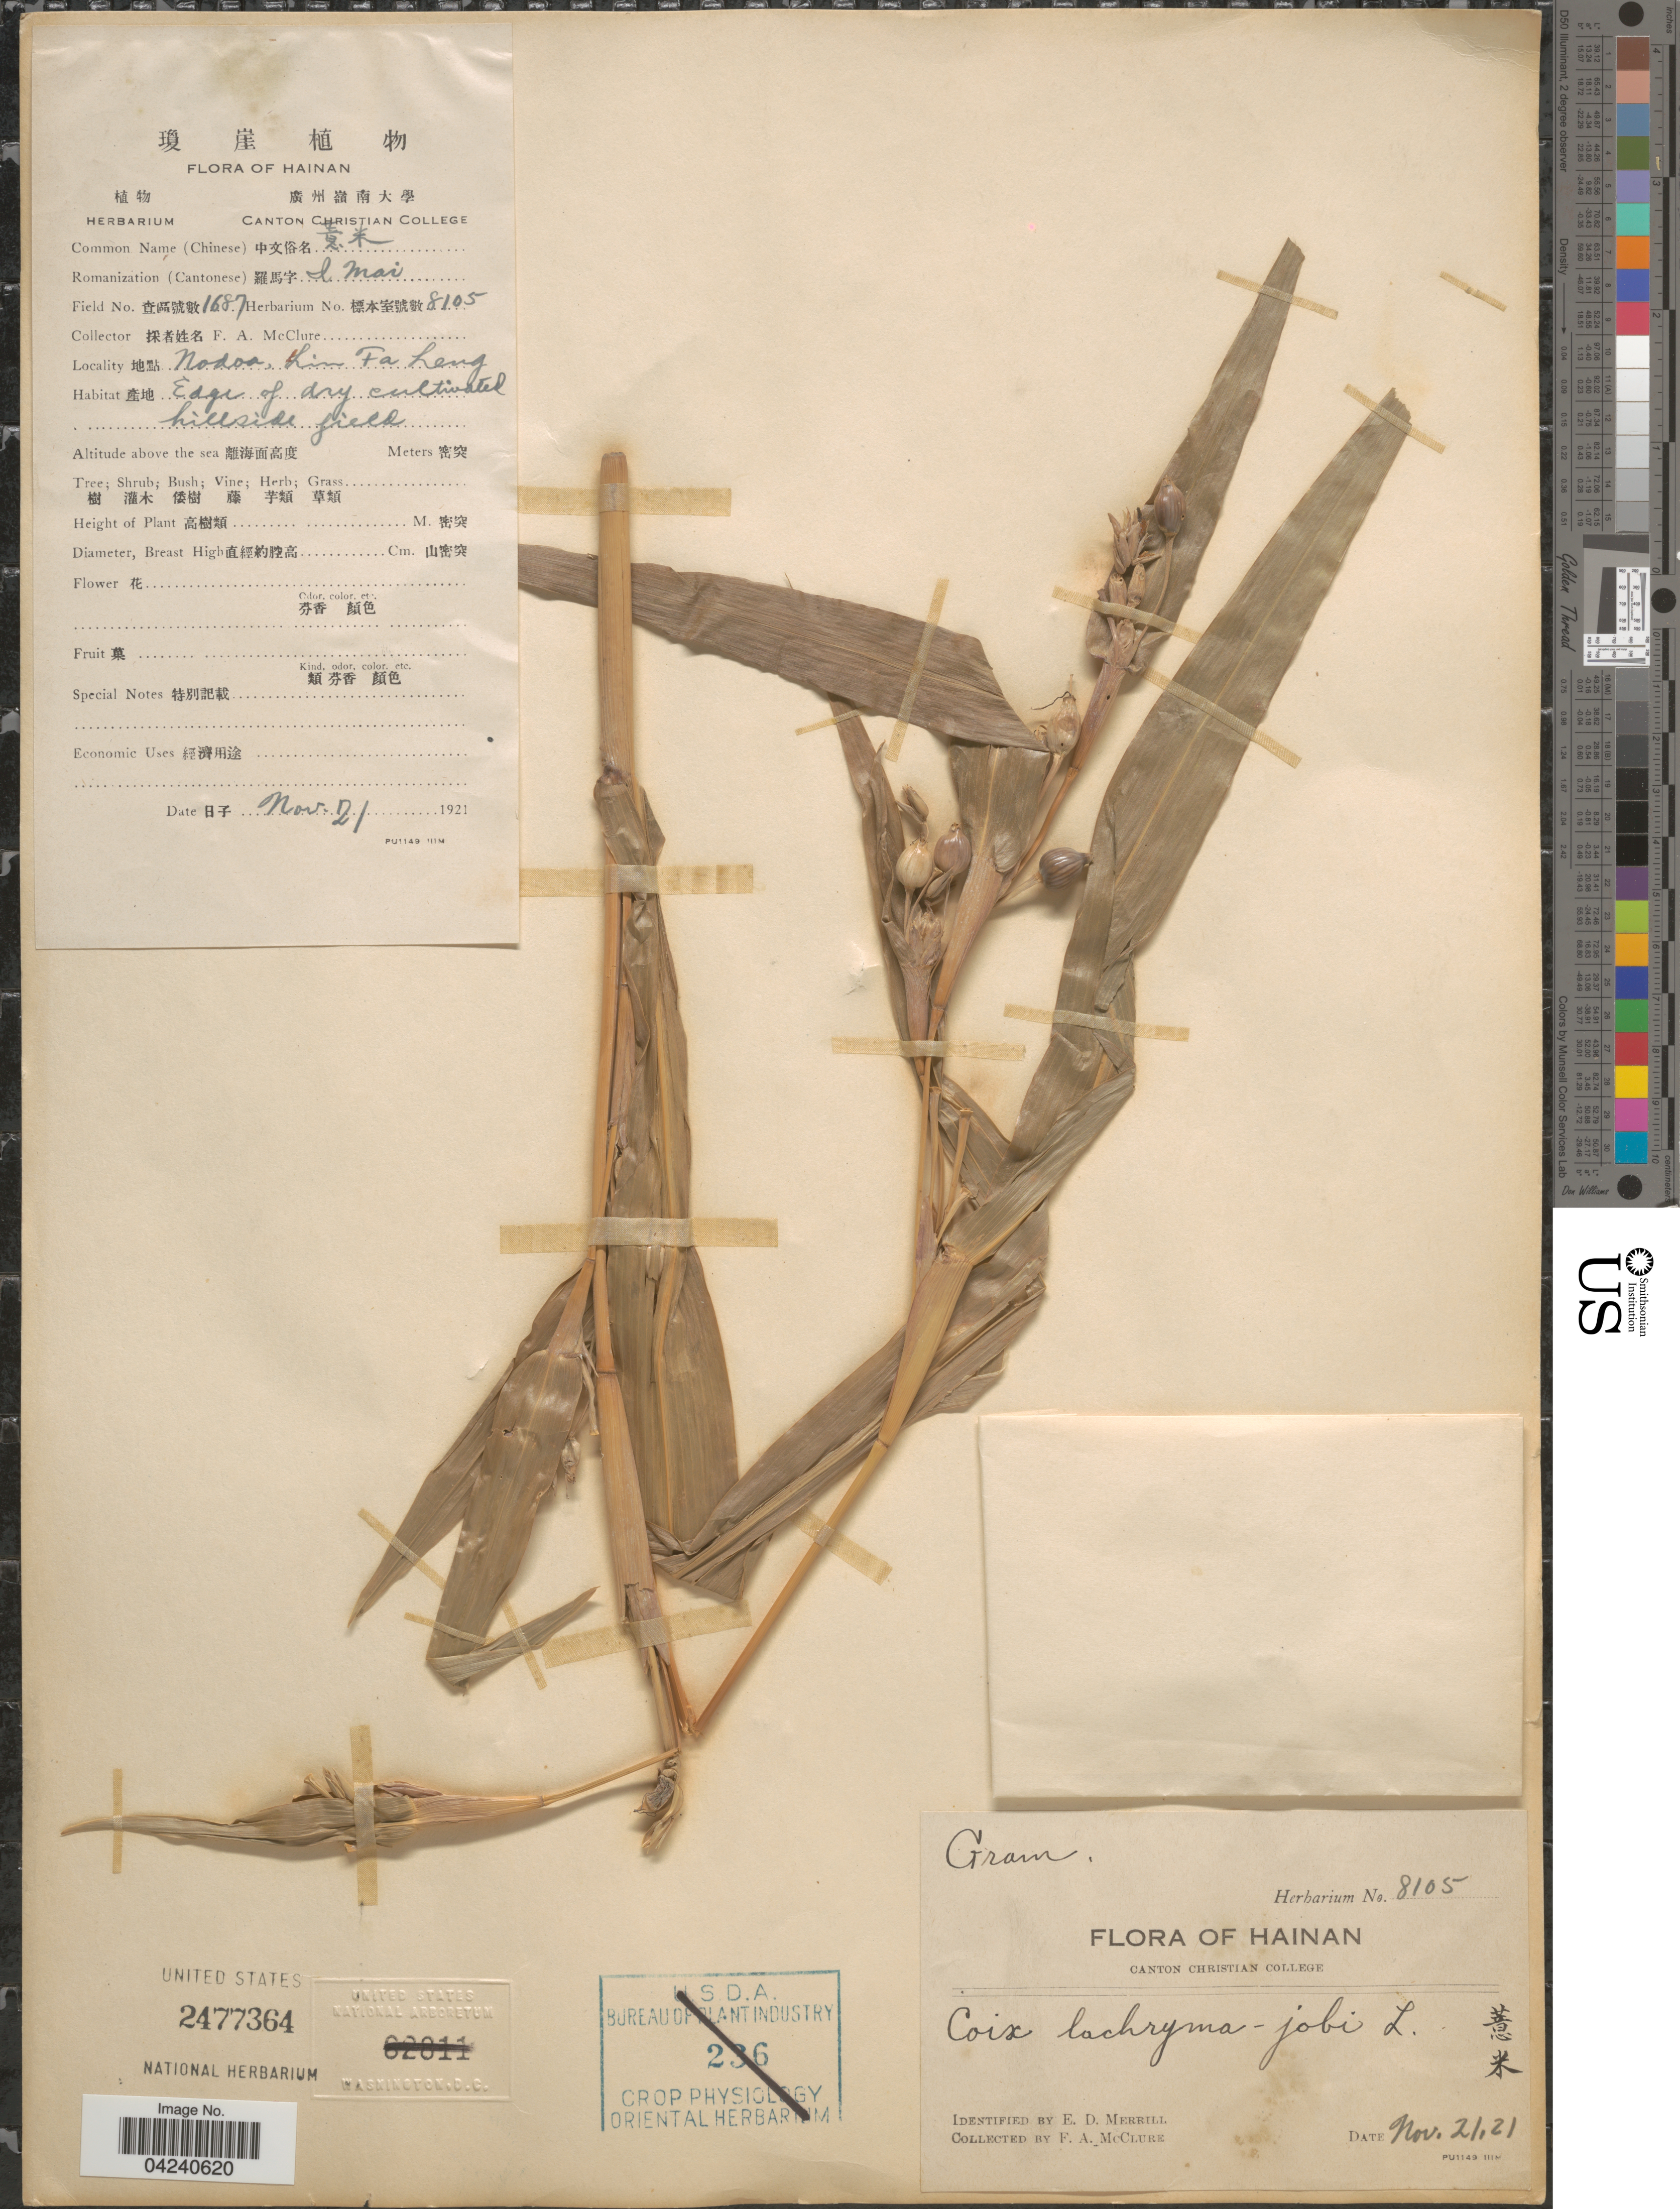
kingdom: Plantae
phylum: Tracheophyta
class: Liliopsida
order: Poales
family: Poaceae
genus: Coix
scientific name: Coix lacryma-jobi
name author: L.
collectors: F. A. McClure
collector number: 8105/1687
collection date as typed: Transcribed d/m/y: 21/11/21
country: China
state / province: Hainan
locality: Nodoa, Lin Fa Leng.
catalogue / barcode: US 2477364